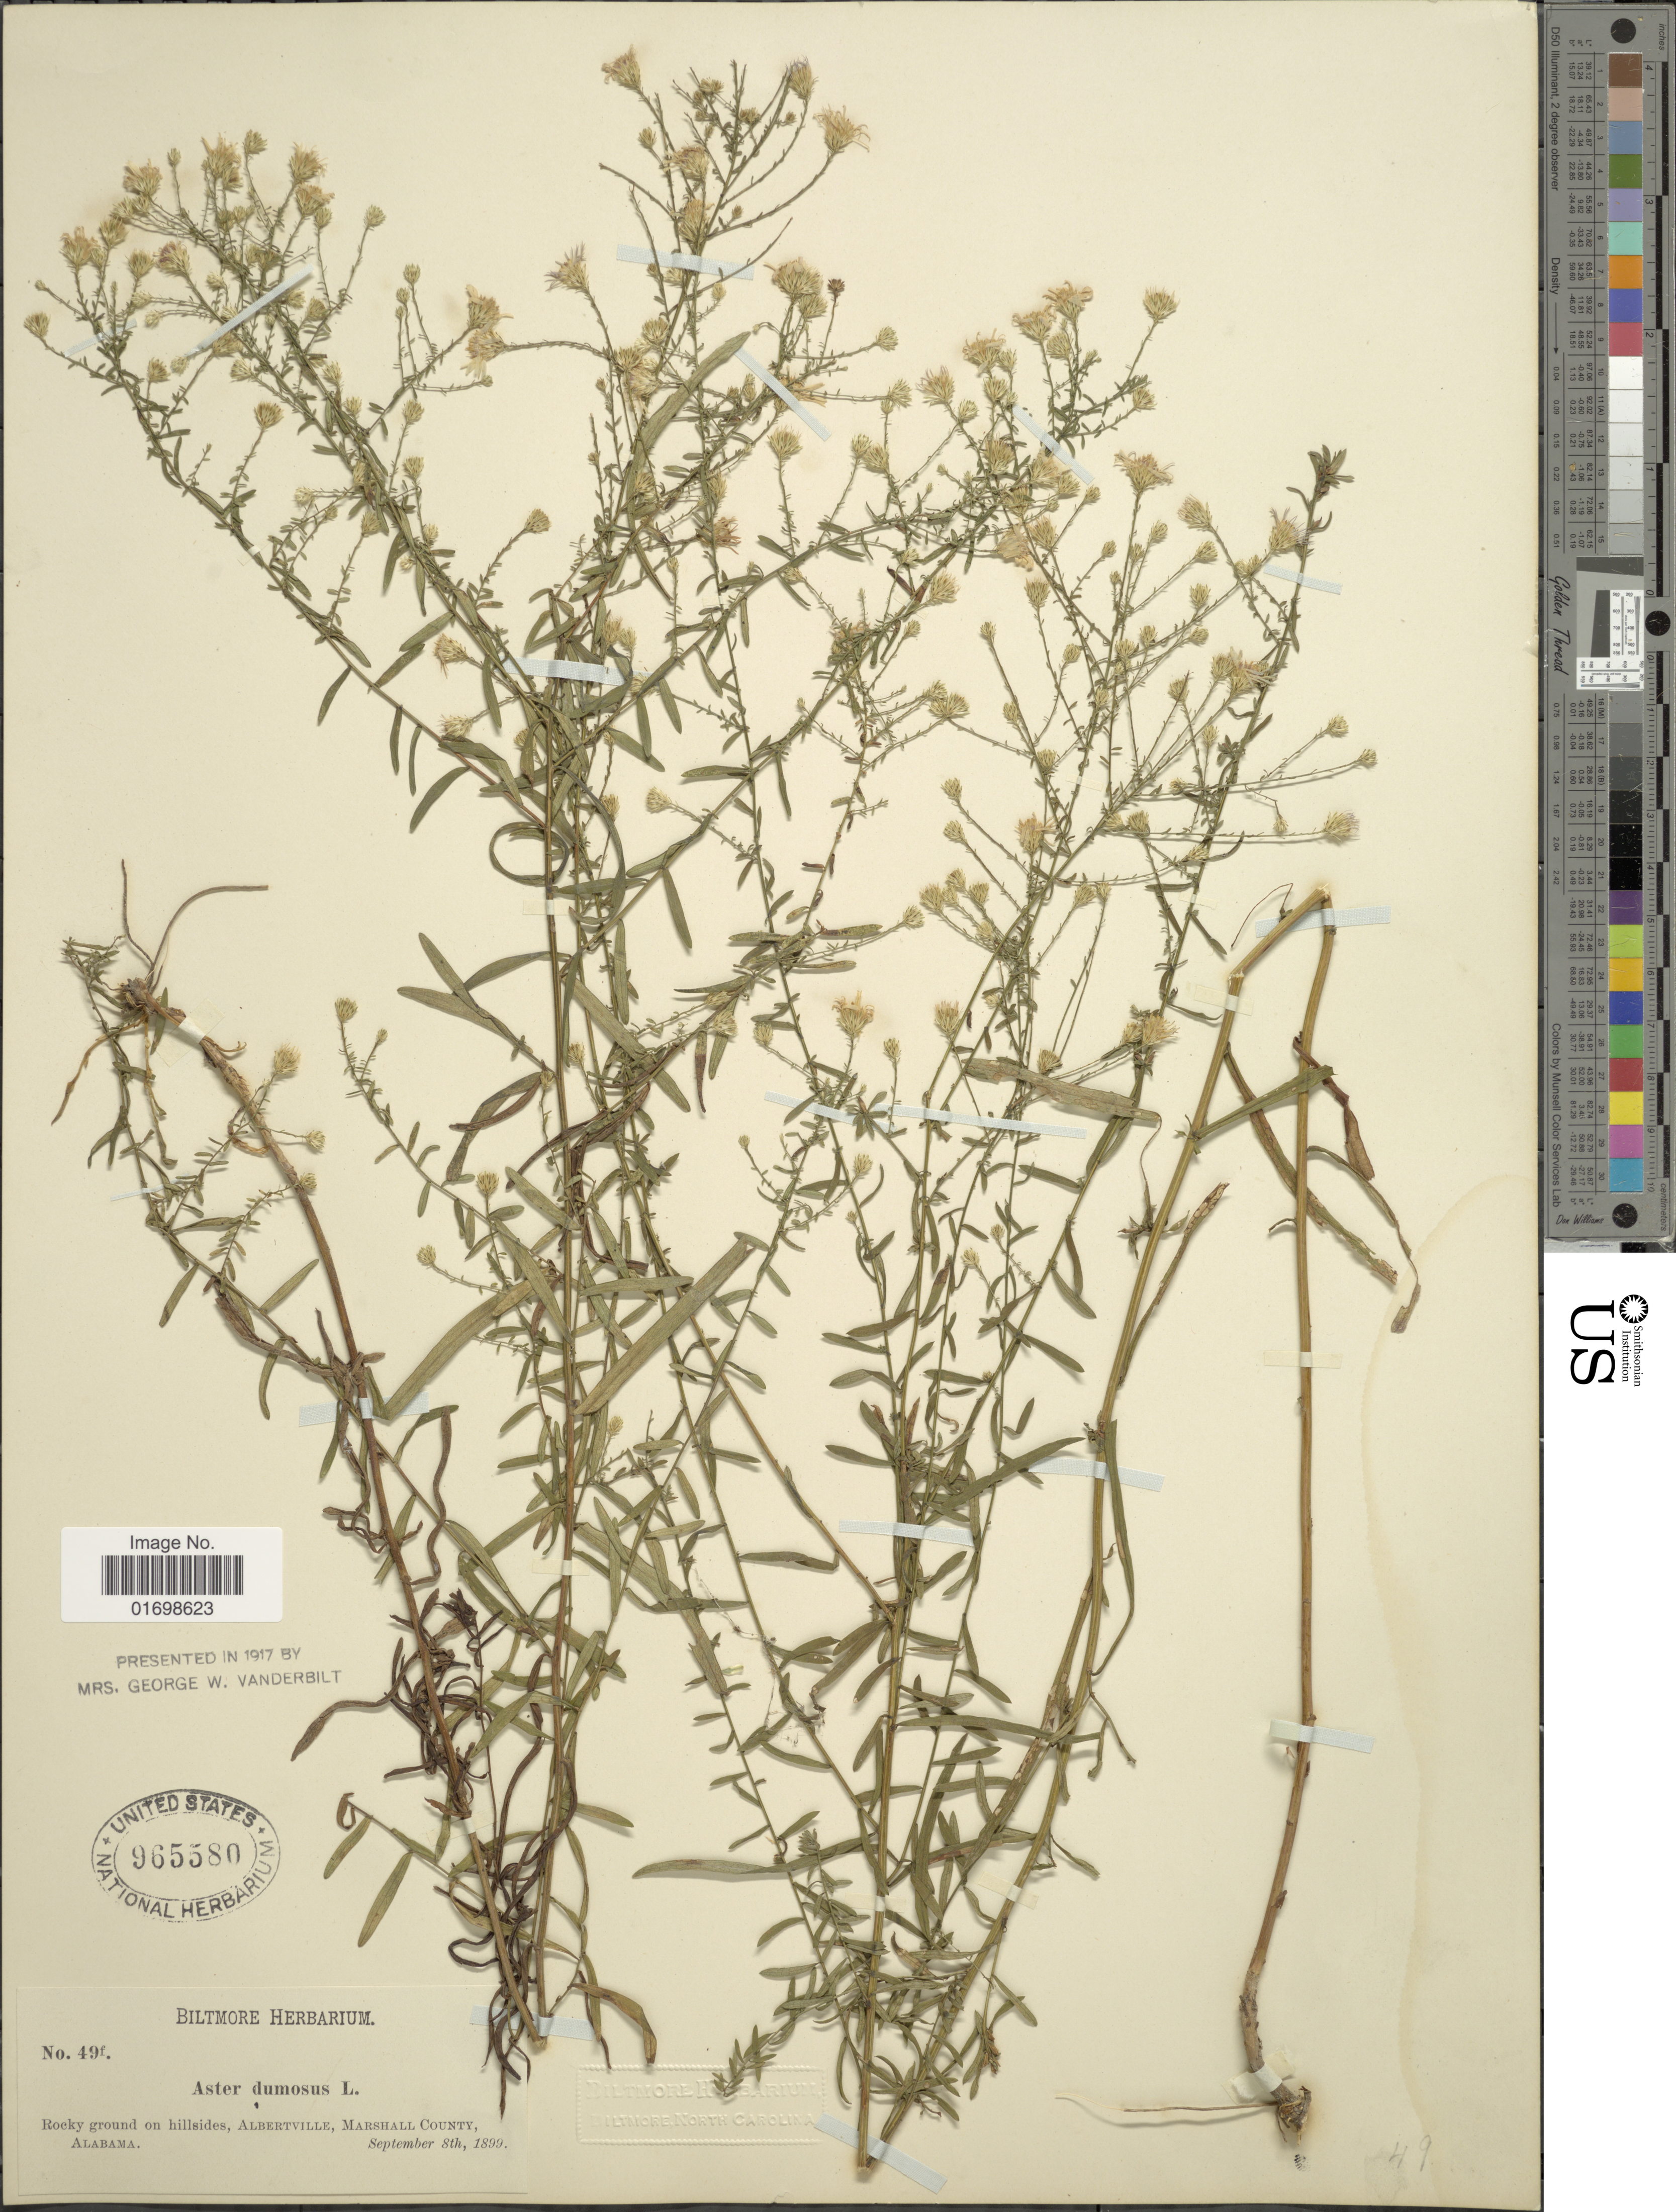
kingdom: Plantae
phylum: Tracheophyta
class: Magnoliopsida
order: Asterales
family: Asteraceae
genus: Symphyotrichum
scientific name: Symphyotrichum dumosum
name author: (L.) G.L. Nesom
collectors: ex herb. Biltmore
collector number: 49f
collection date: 1899-09-08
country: United States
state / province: Alabama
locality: Albertville, Marshall County. Alabama.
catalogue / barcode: US 965580